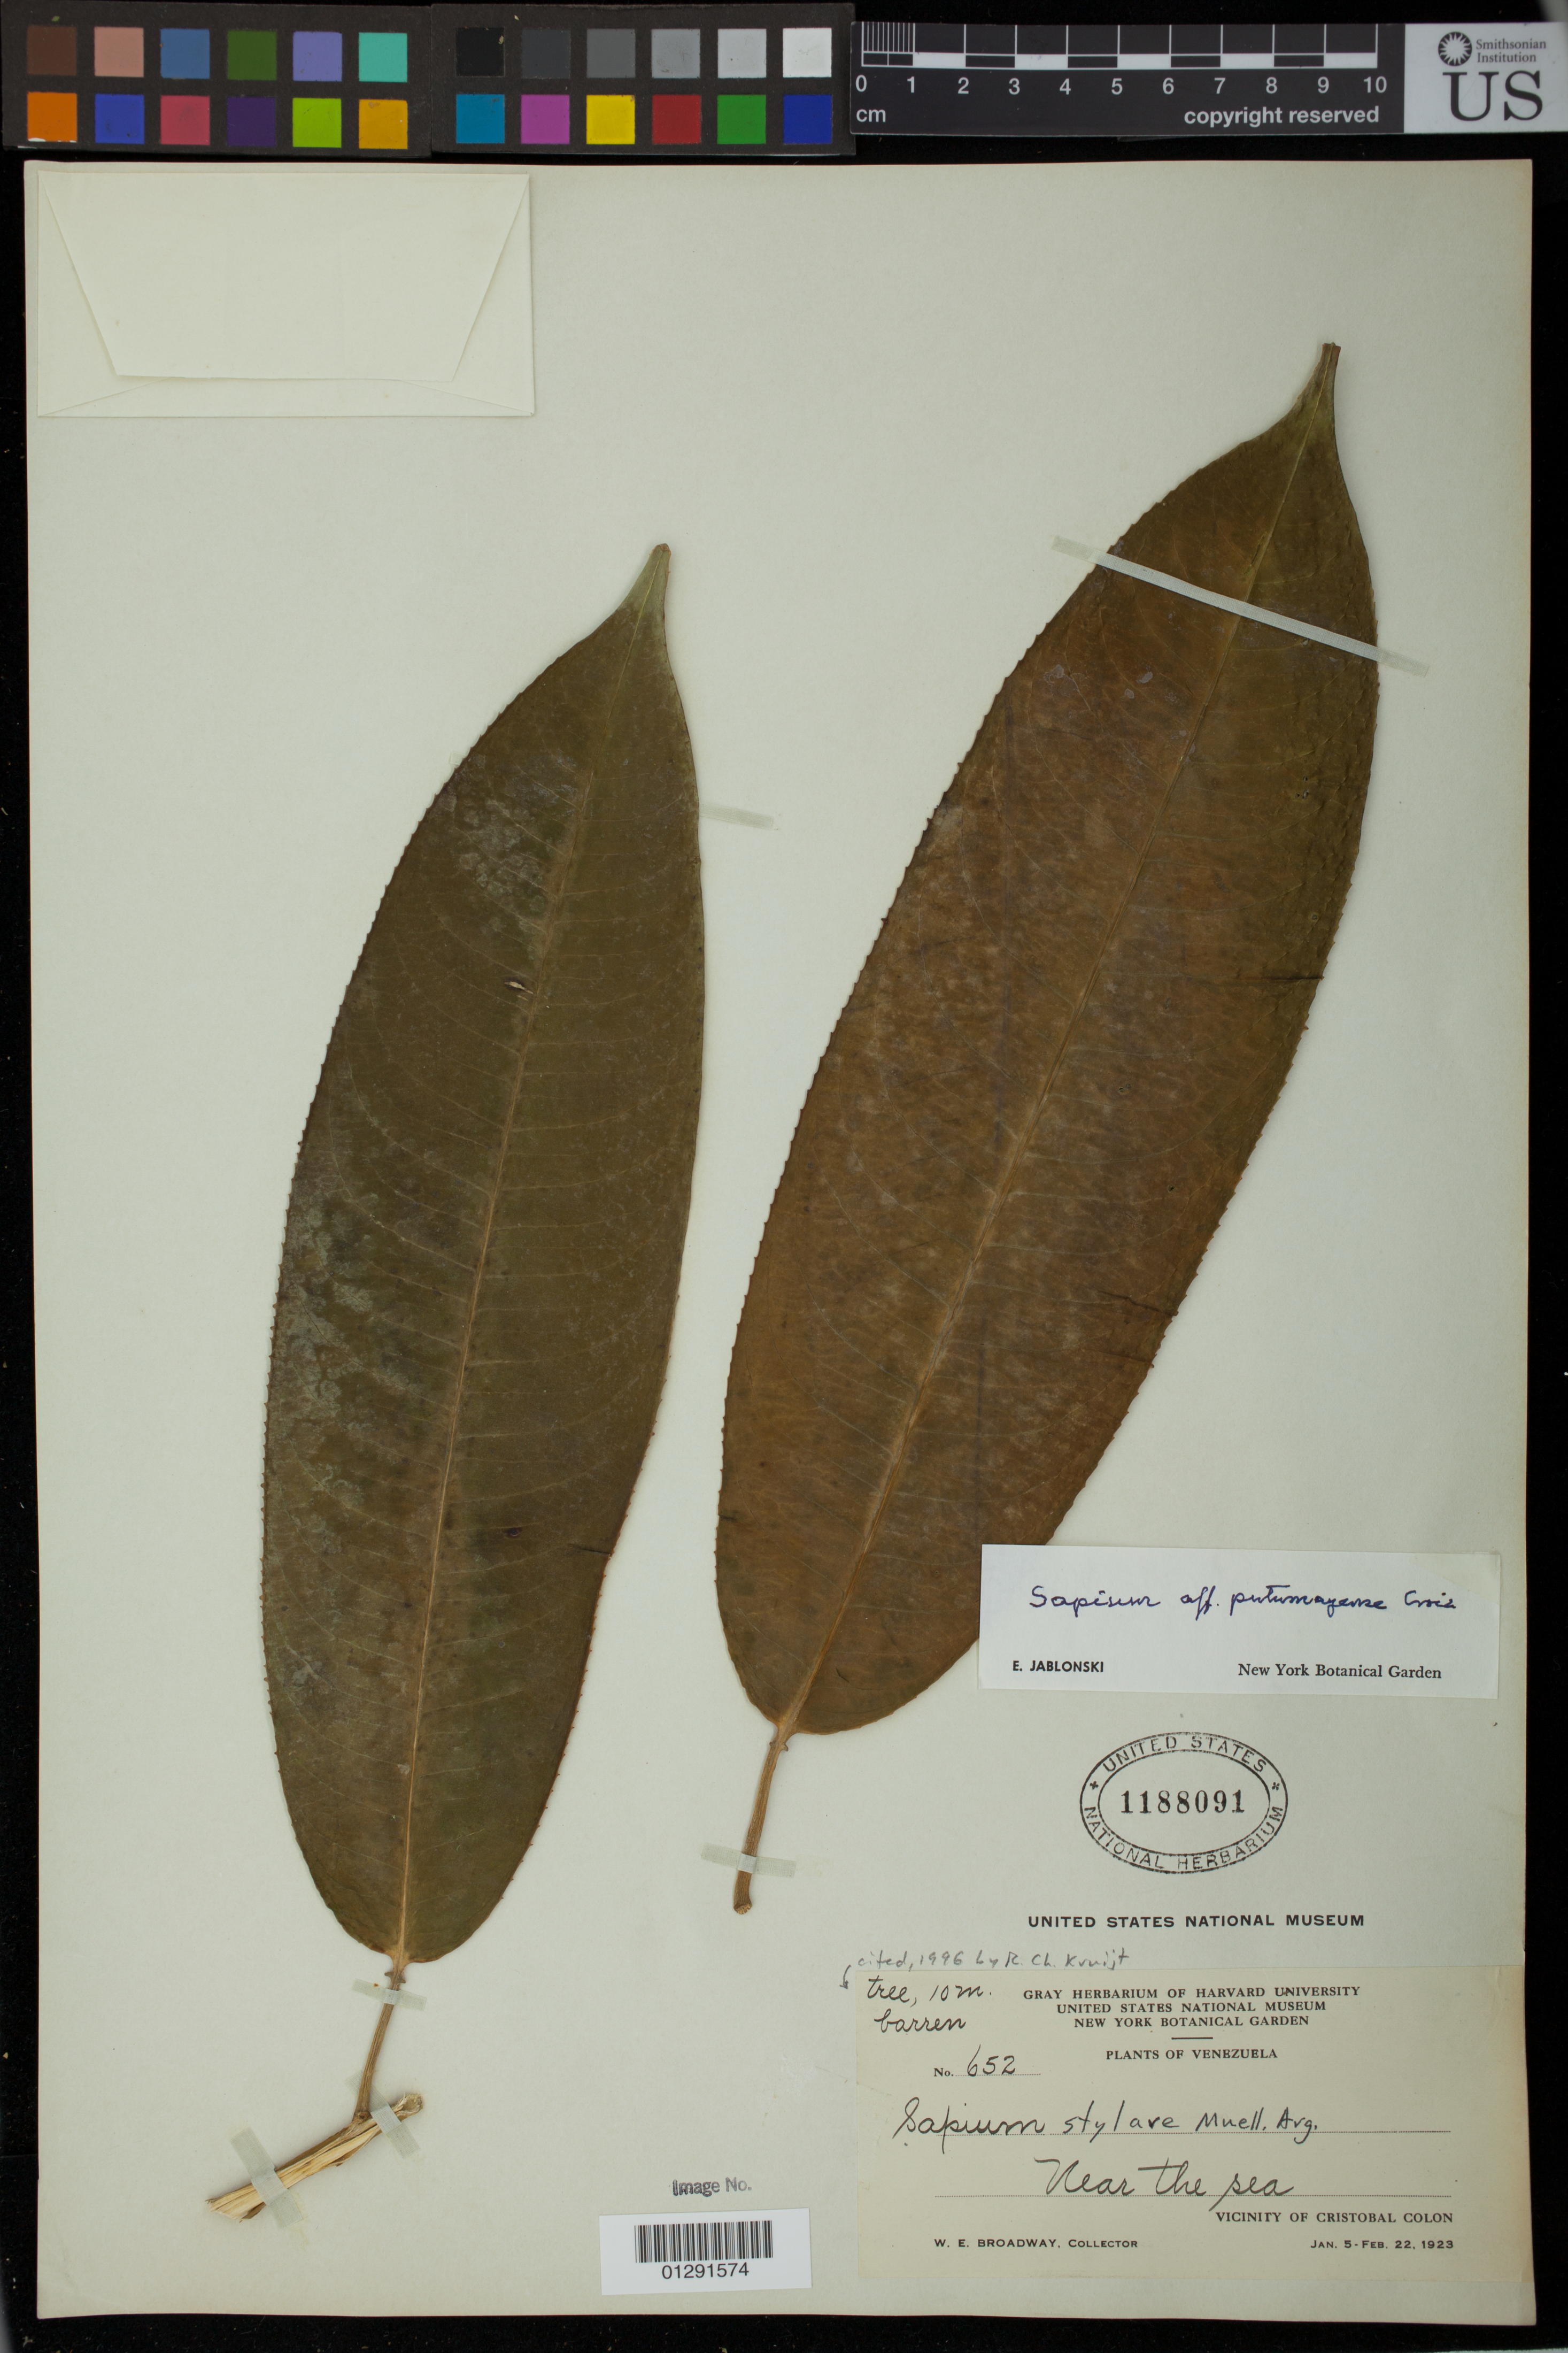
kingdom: Plantae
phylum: Tracheophyta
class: Magnoliopsida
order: Malpighiales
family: Euphorbiaceae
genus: Sapium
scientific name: Sapium stylare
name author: Müll. Arg.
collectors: W. E. Broadway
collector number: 652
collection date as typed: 05 Jan 1923 to 22 Feb 1923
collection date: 1923-01-05/1923-02-22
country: Venezuela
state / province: Sucre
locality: Cristobal Colon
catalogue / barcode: US 1188091